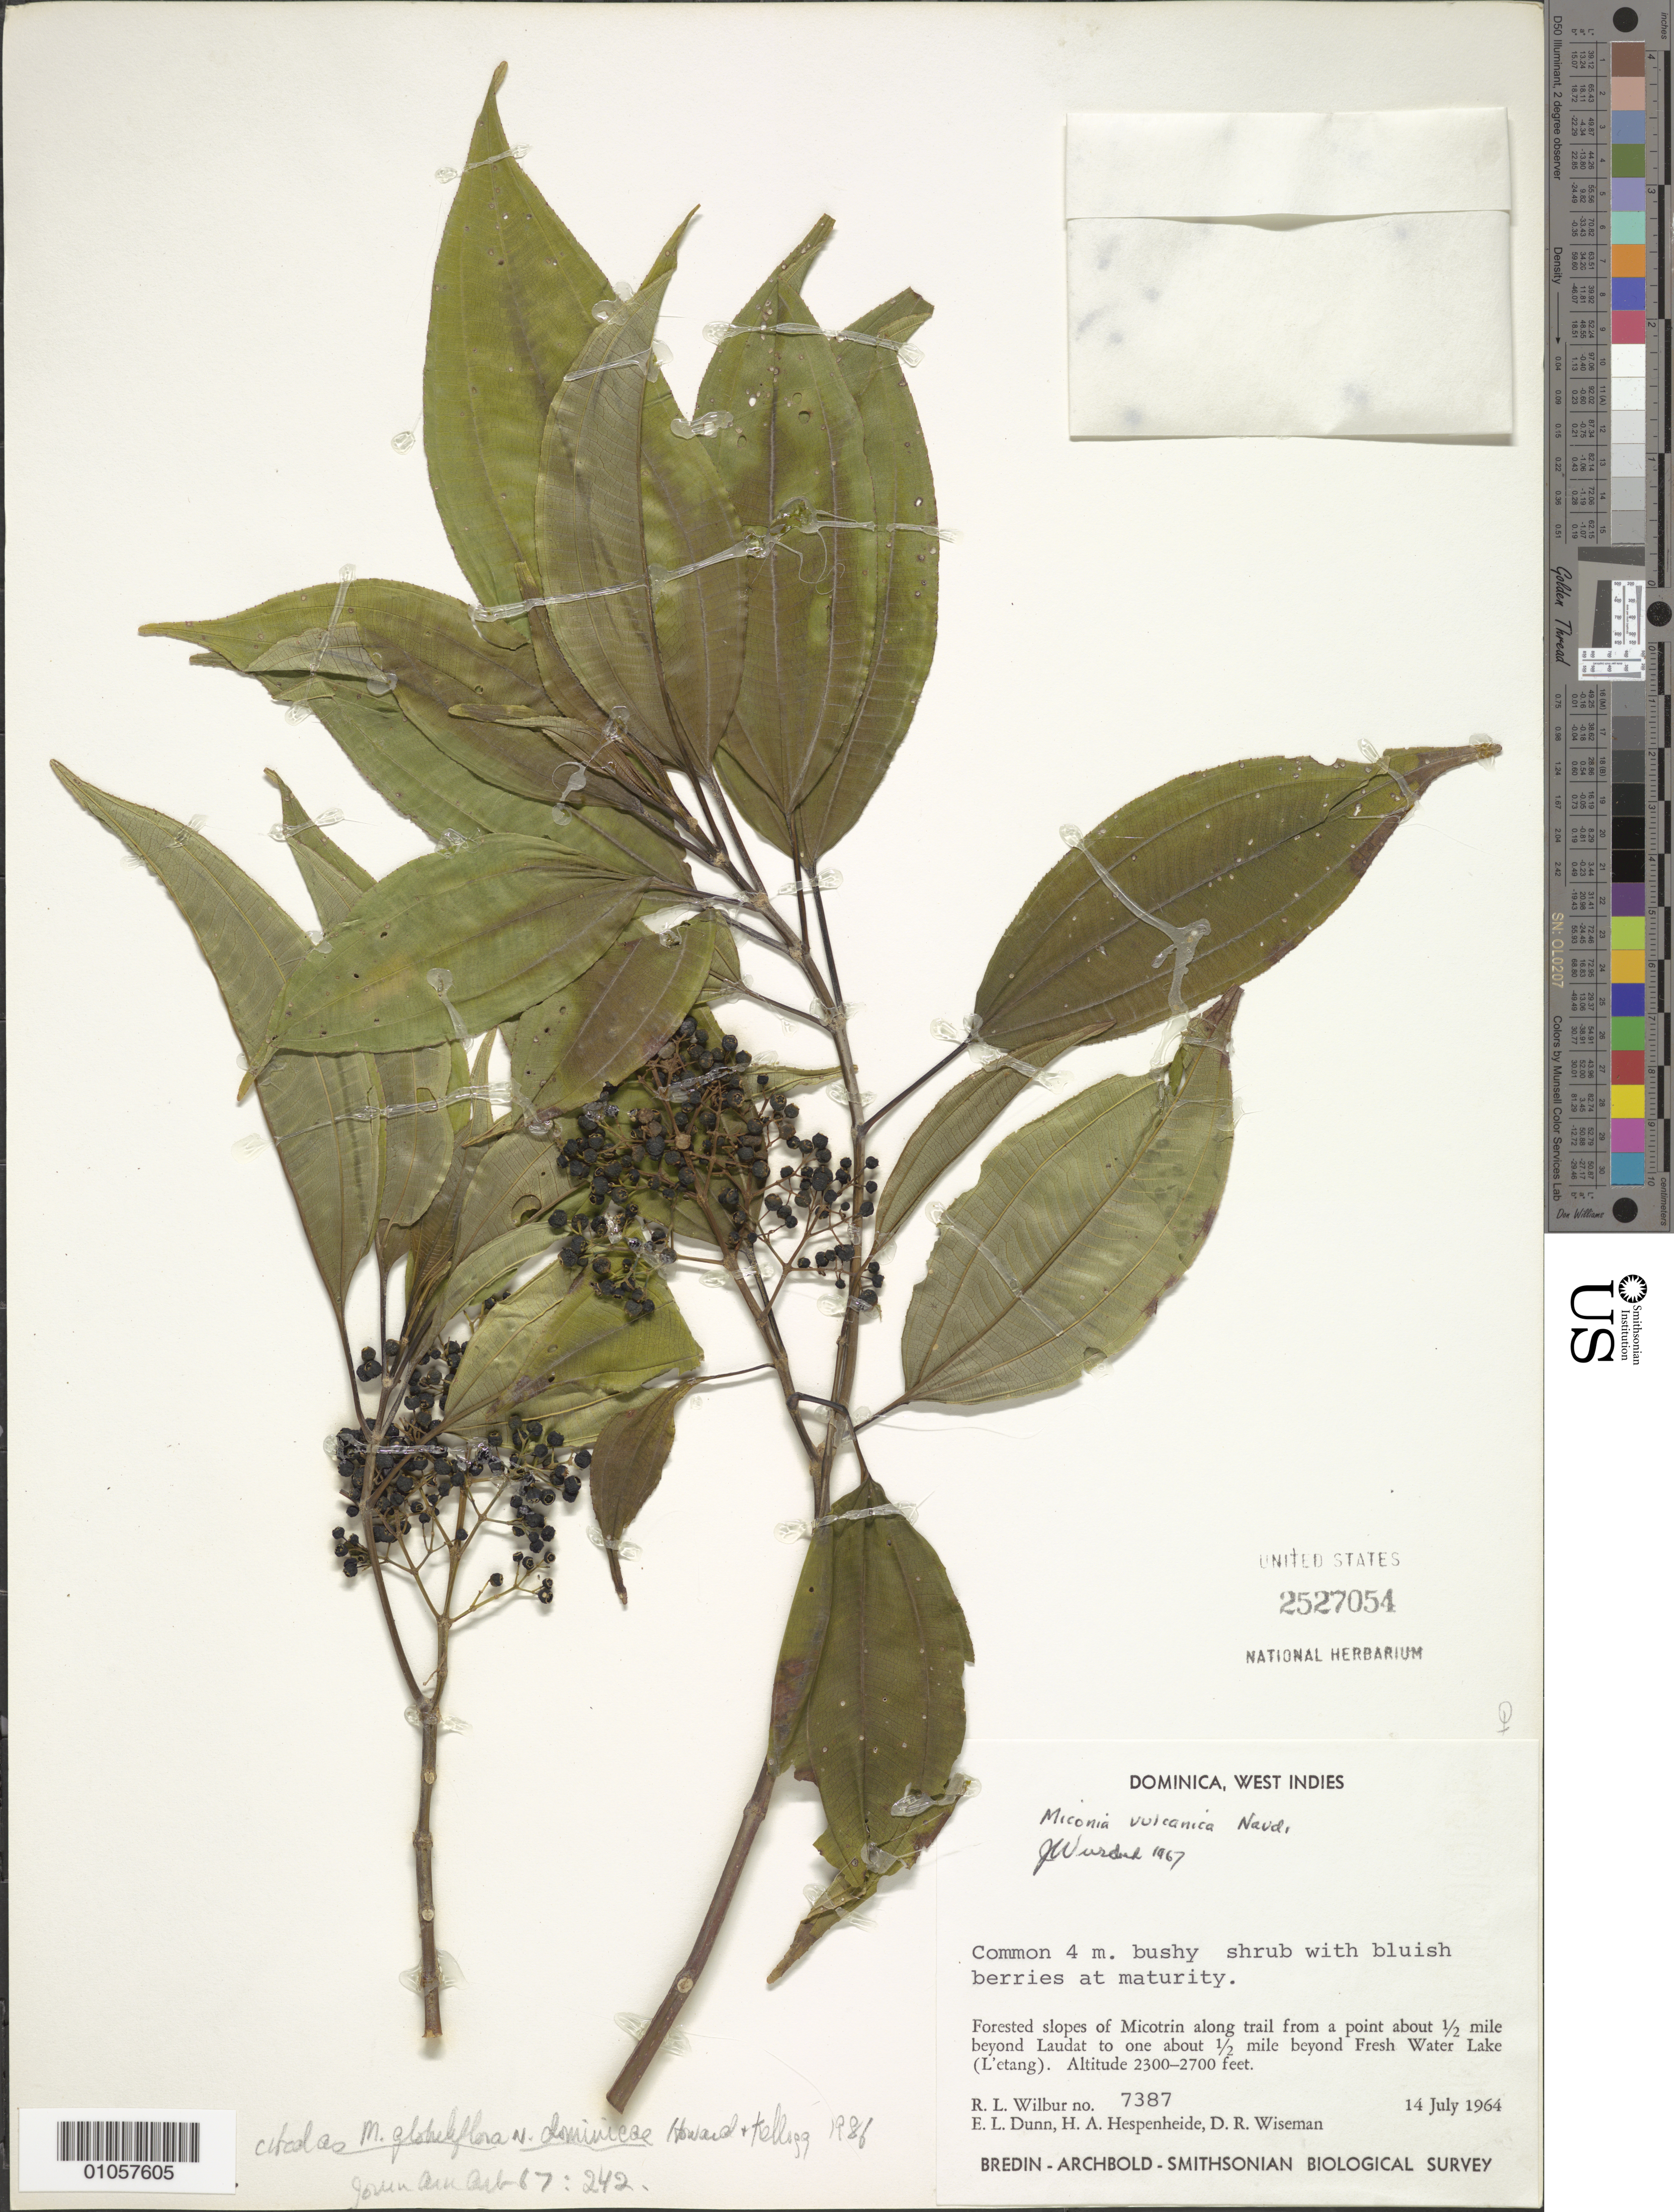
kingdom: Plantae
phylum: Tracheophyta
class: Magnoliopsida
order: Myrtales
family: Melastomataceae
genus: Miconia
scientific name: Miconia globuliflora var. dominicae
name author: R.A. Howard & E.A. Kellogg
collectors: R. L. Wilbur, E. Dunn, H. A. Hespenheide & D. R. Wiseman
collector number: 7387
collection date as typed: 14 Jul 1964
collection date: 1964-07-14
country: Dominica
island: Dominica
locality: Micotrin, along trail from a point about 0.5 mile beyond Laudat to one about 0.5 mile beyond Fresh Water Lake (L'etang)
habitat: Forested slopes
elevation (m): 701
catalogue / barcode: US 2527054